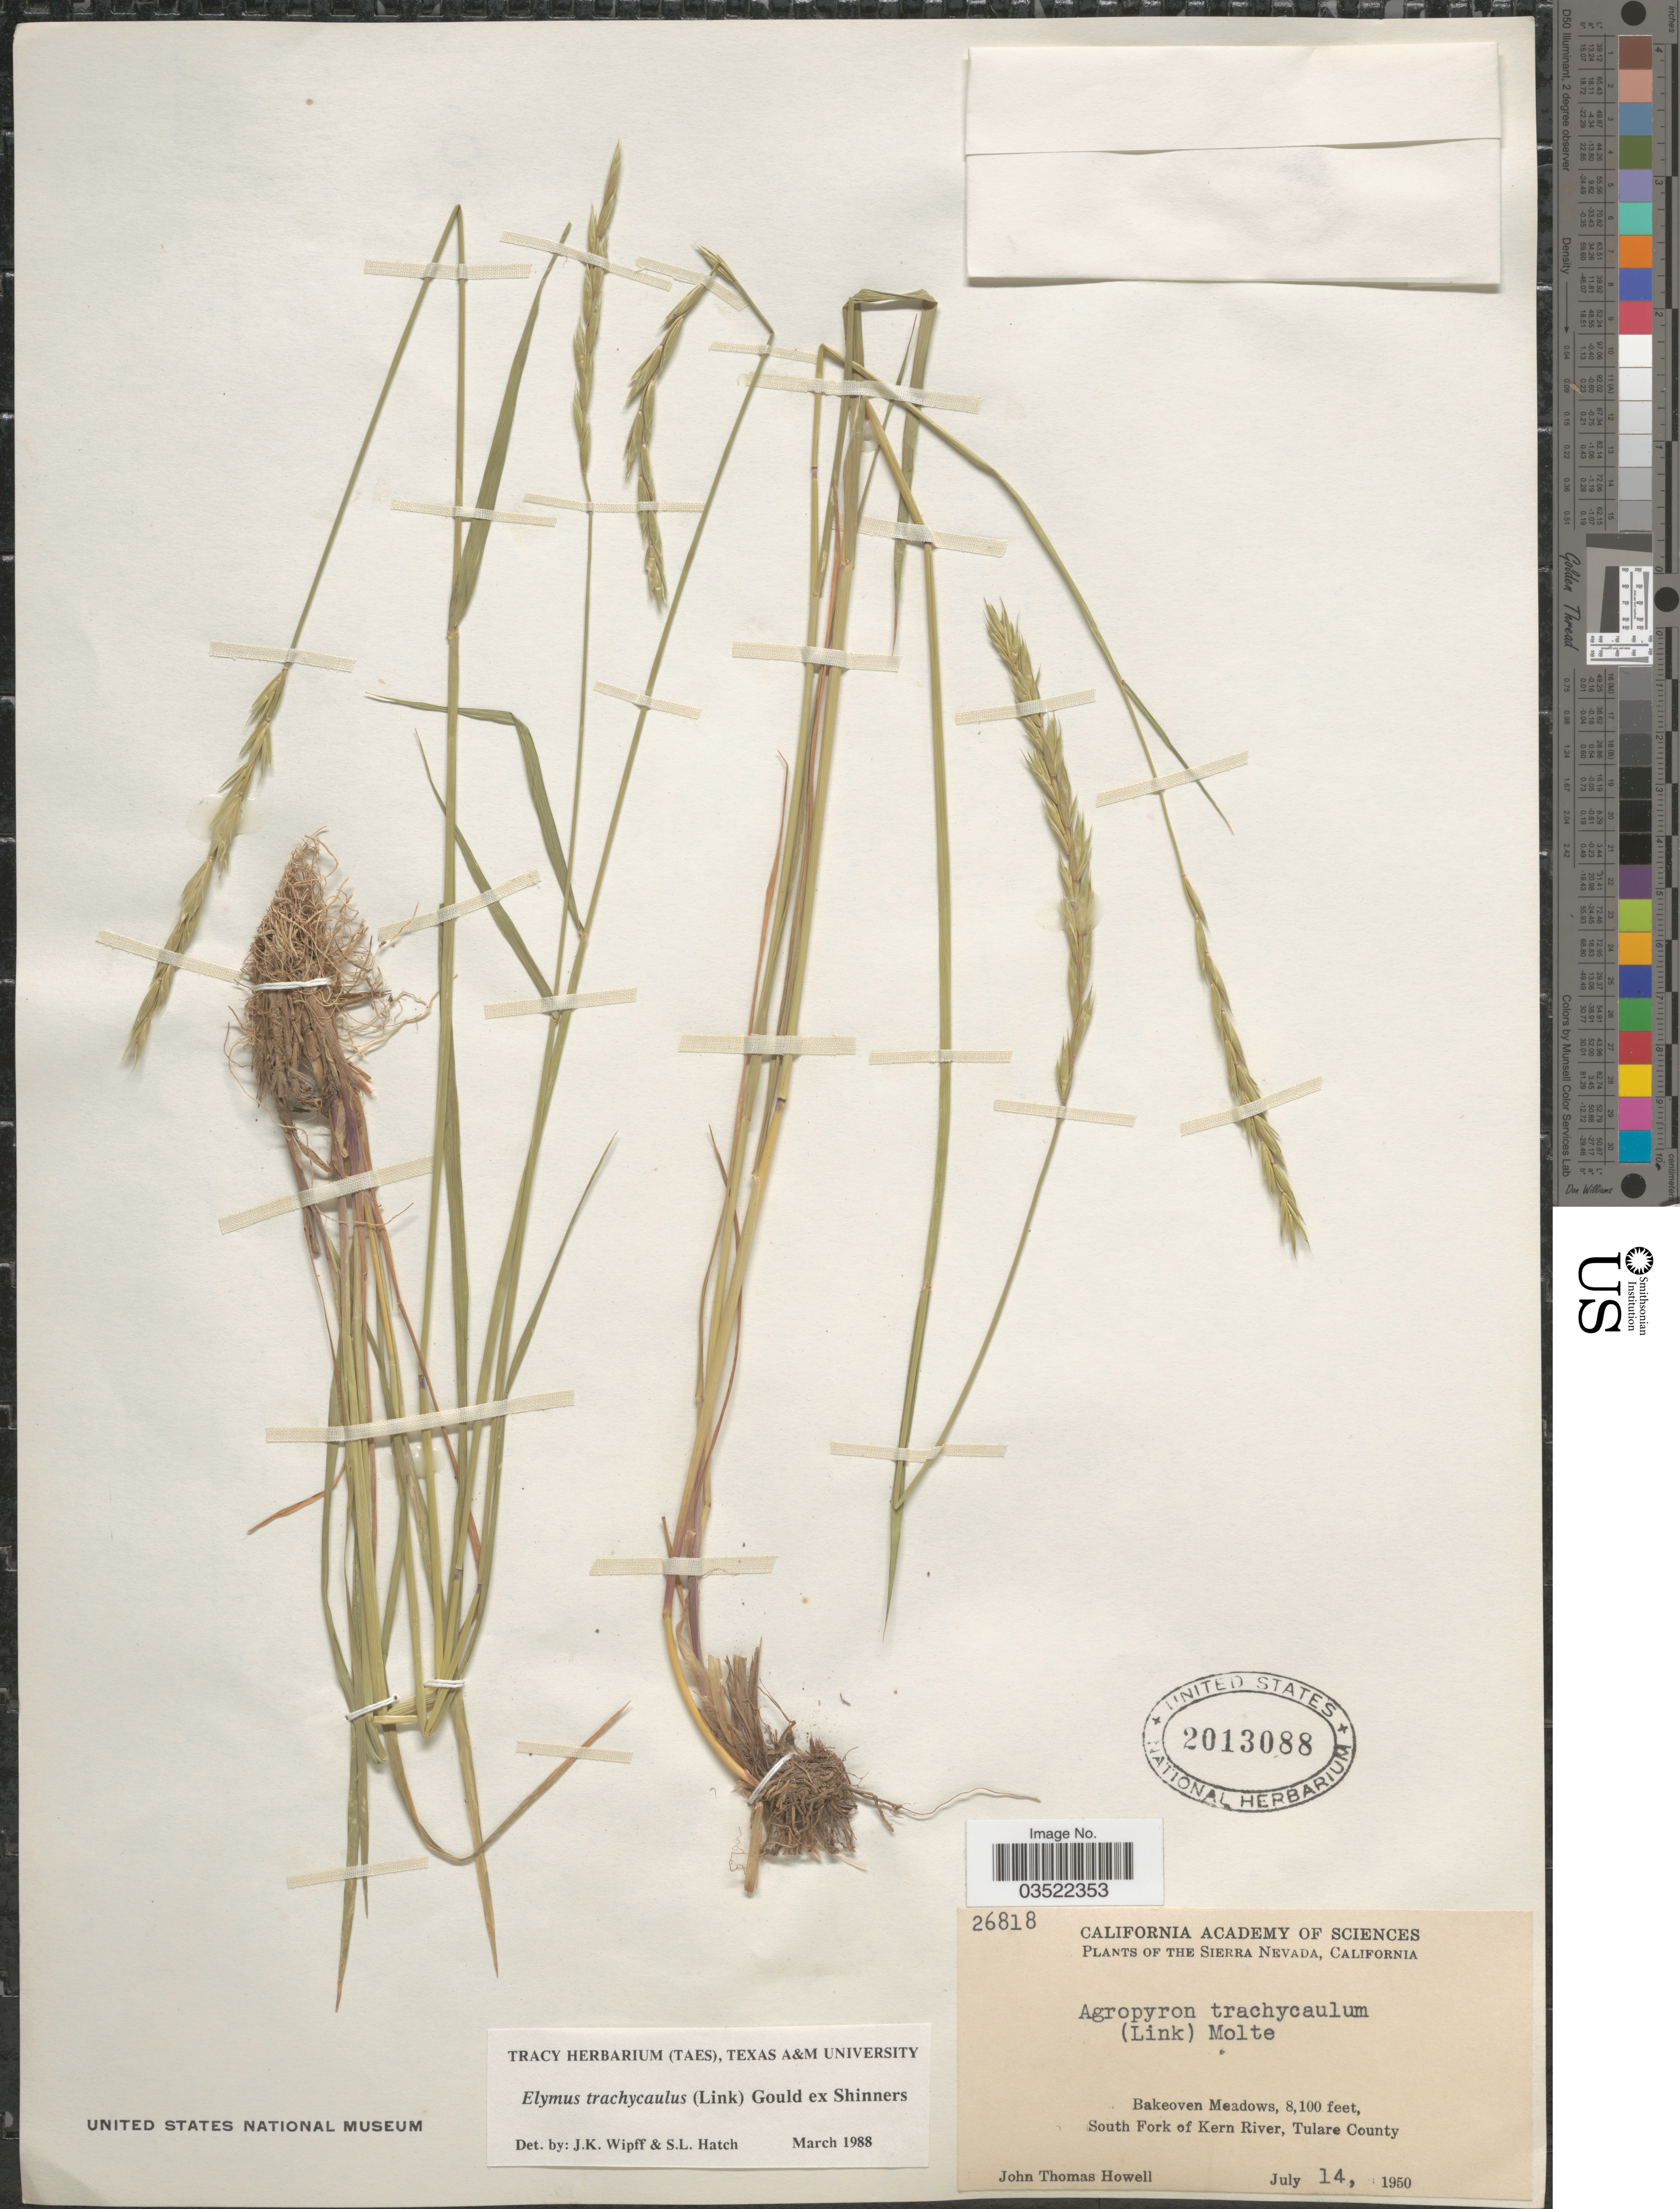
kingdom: Plantae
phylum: Tracheophyta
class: Liliopsida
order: Poales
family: Poaceae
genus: Elymus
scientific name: Elymus trachycaulus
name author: (Link) Gould ex Shinners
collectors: J. T. Howell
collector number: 26818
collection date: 1950-07-14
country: United States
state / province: California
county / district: Tulare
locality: The Sierra Nevada. Bakeoven Meadows. South Fork of Kern River, Tulare County.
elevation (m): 2469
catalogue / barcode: US 2013088